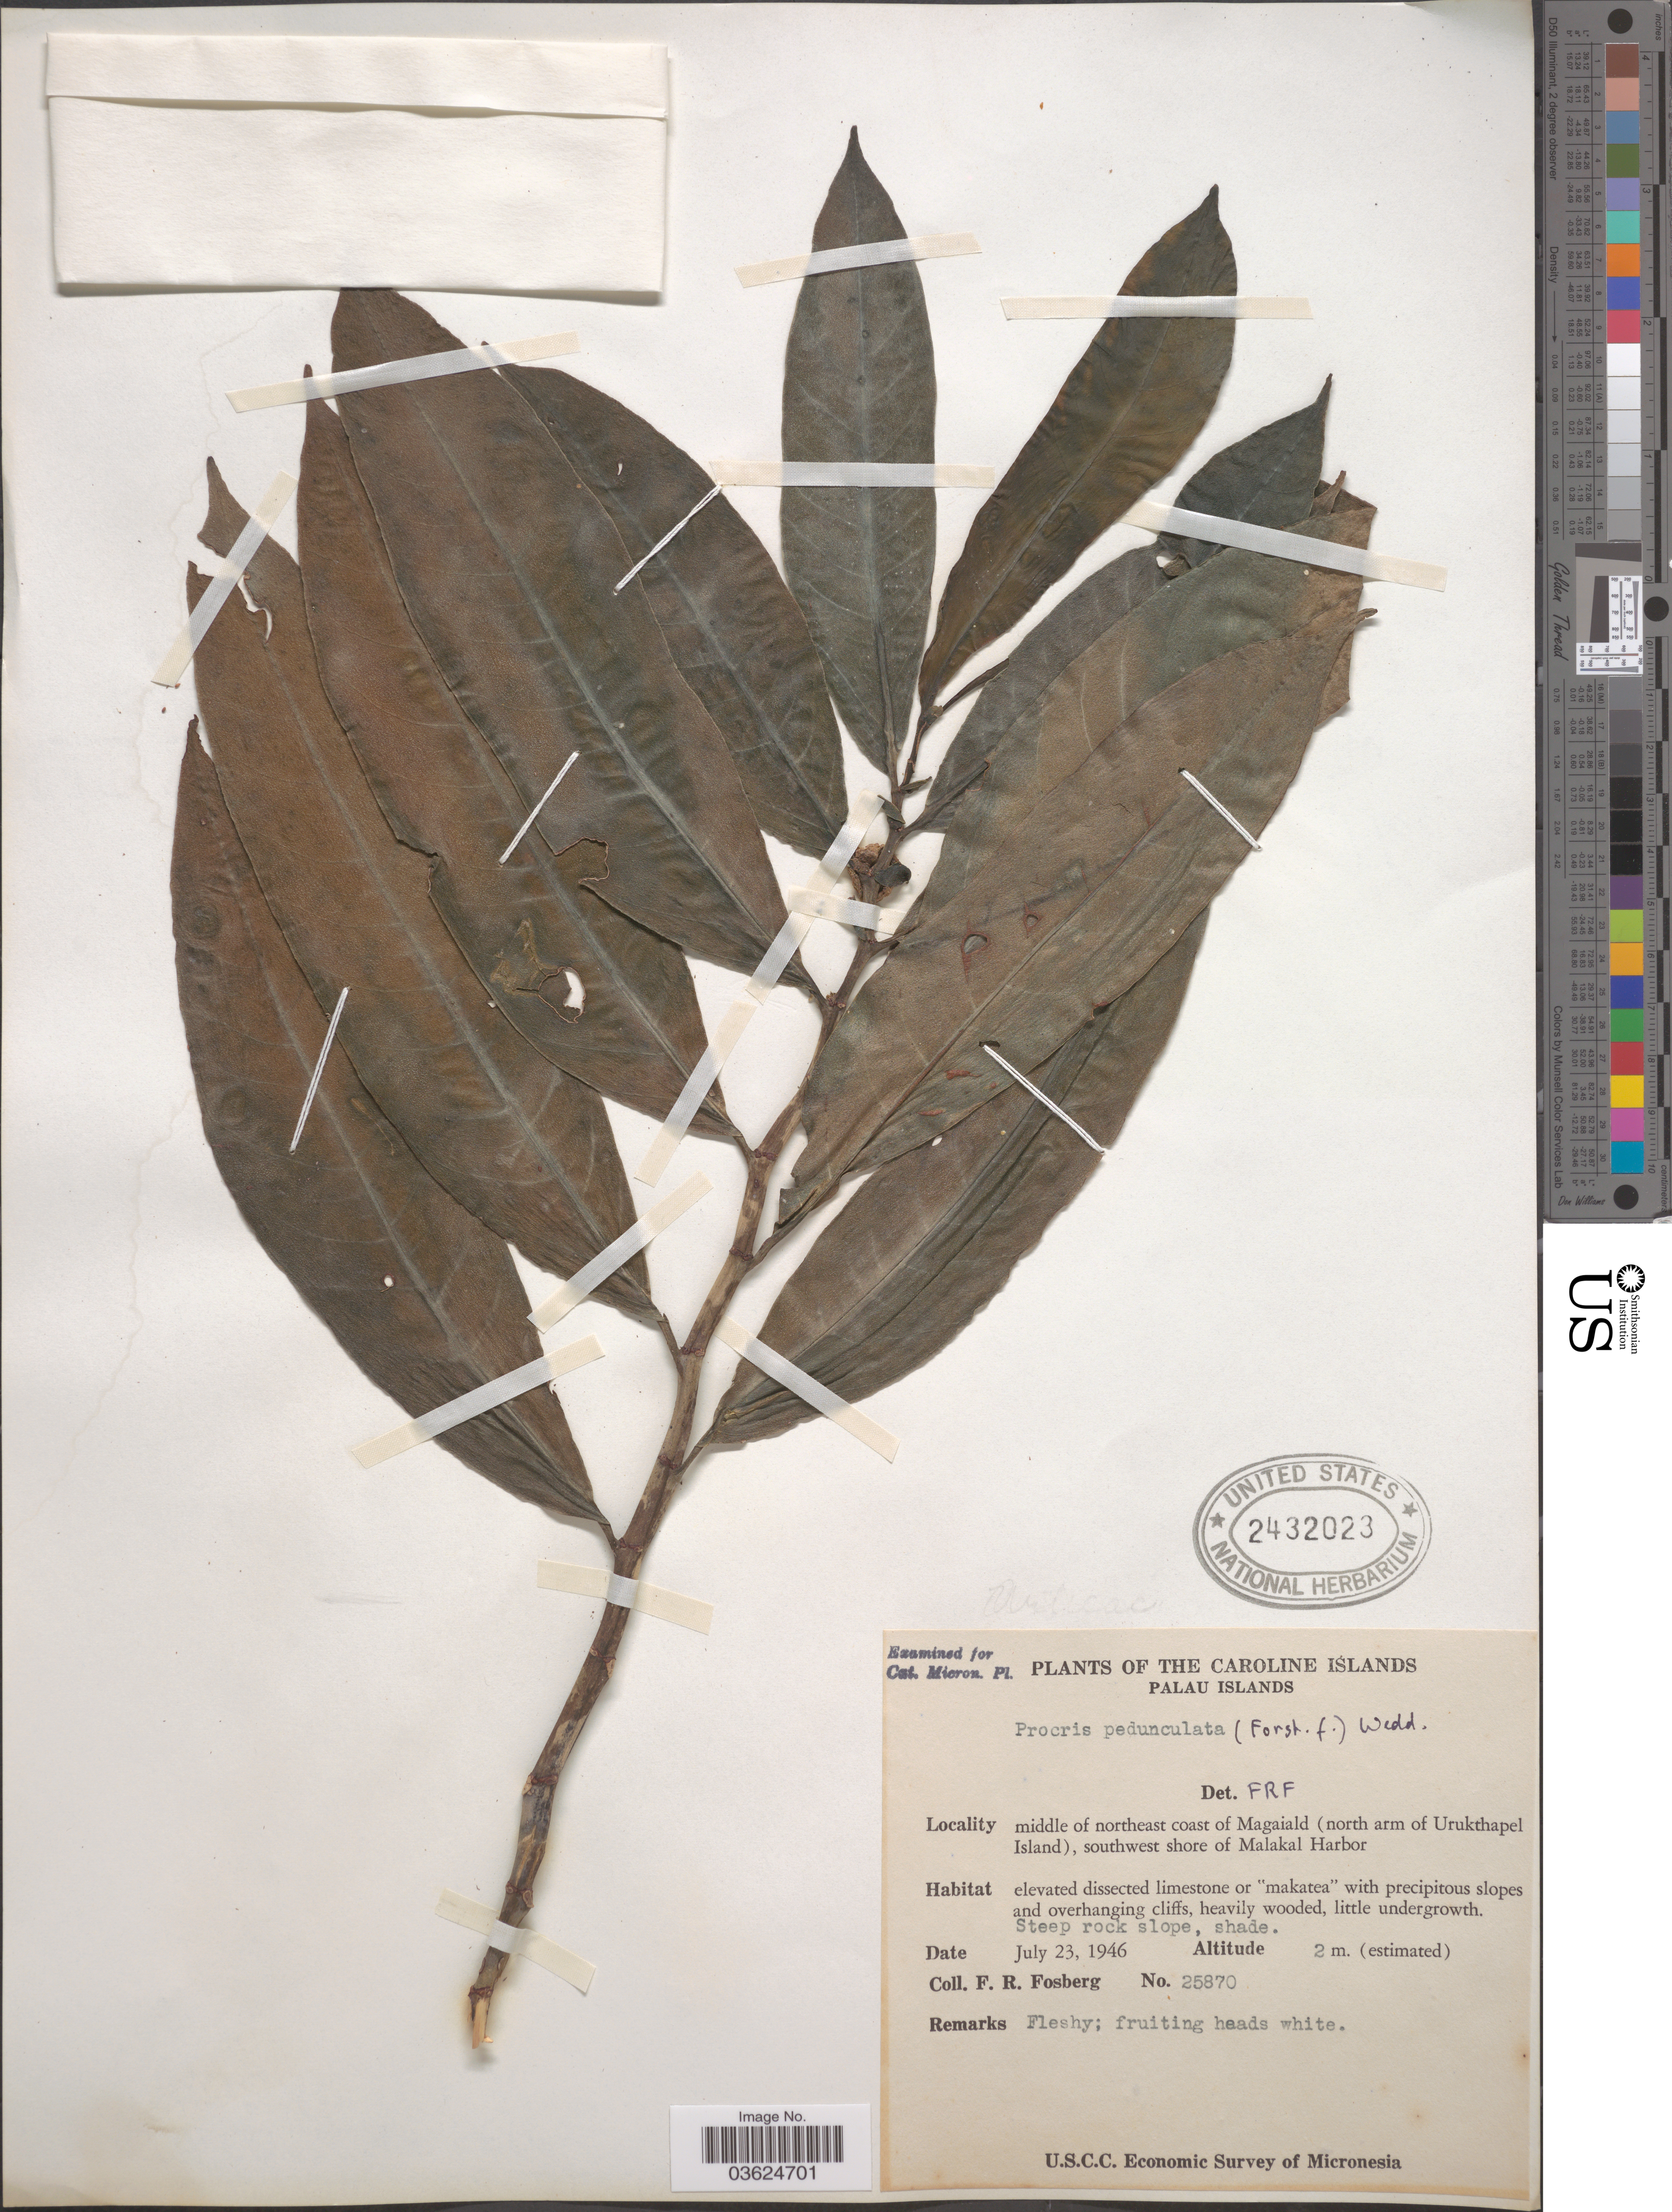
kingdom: Plantae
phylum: Tracheophyta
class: Magnoliopsida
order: Rosales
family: Urticaceae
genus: Procris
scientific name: Procris pedunculata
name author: (J.R. Forst. & G. Forst.) Wedd.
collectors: F. R. Fosberg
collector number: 25870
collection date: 1946-07-23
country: Palau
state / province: Koror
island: Ngeruktabel [Urukthapel]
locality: The Caroline Islands. Palau Islands. Middle of northeast coast of Magaiald (north arm of Urukthapel Island), southwest shore of Malakal Harbor.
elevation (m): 2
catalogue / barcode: US 2432023